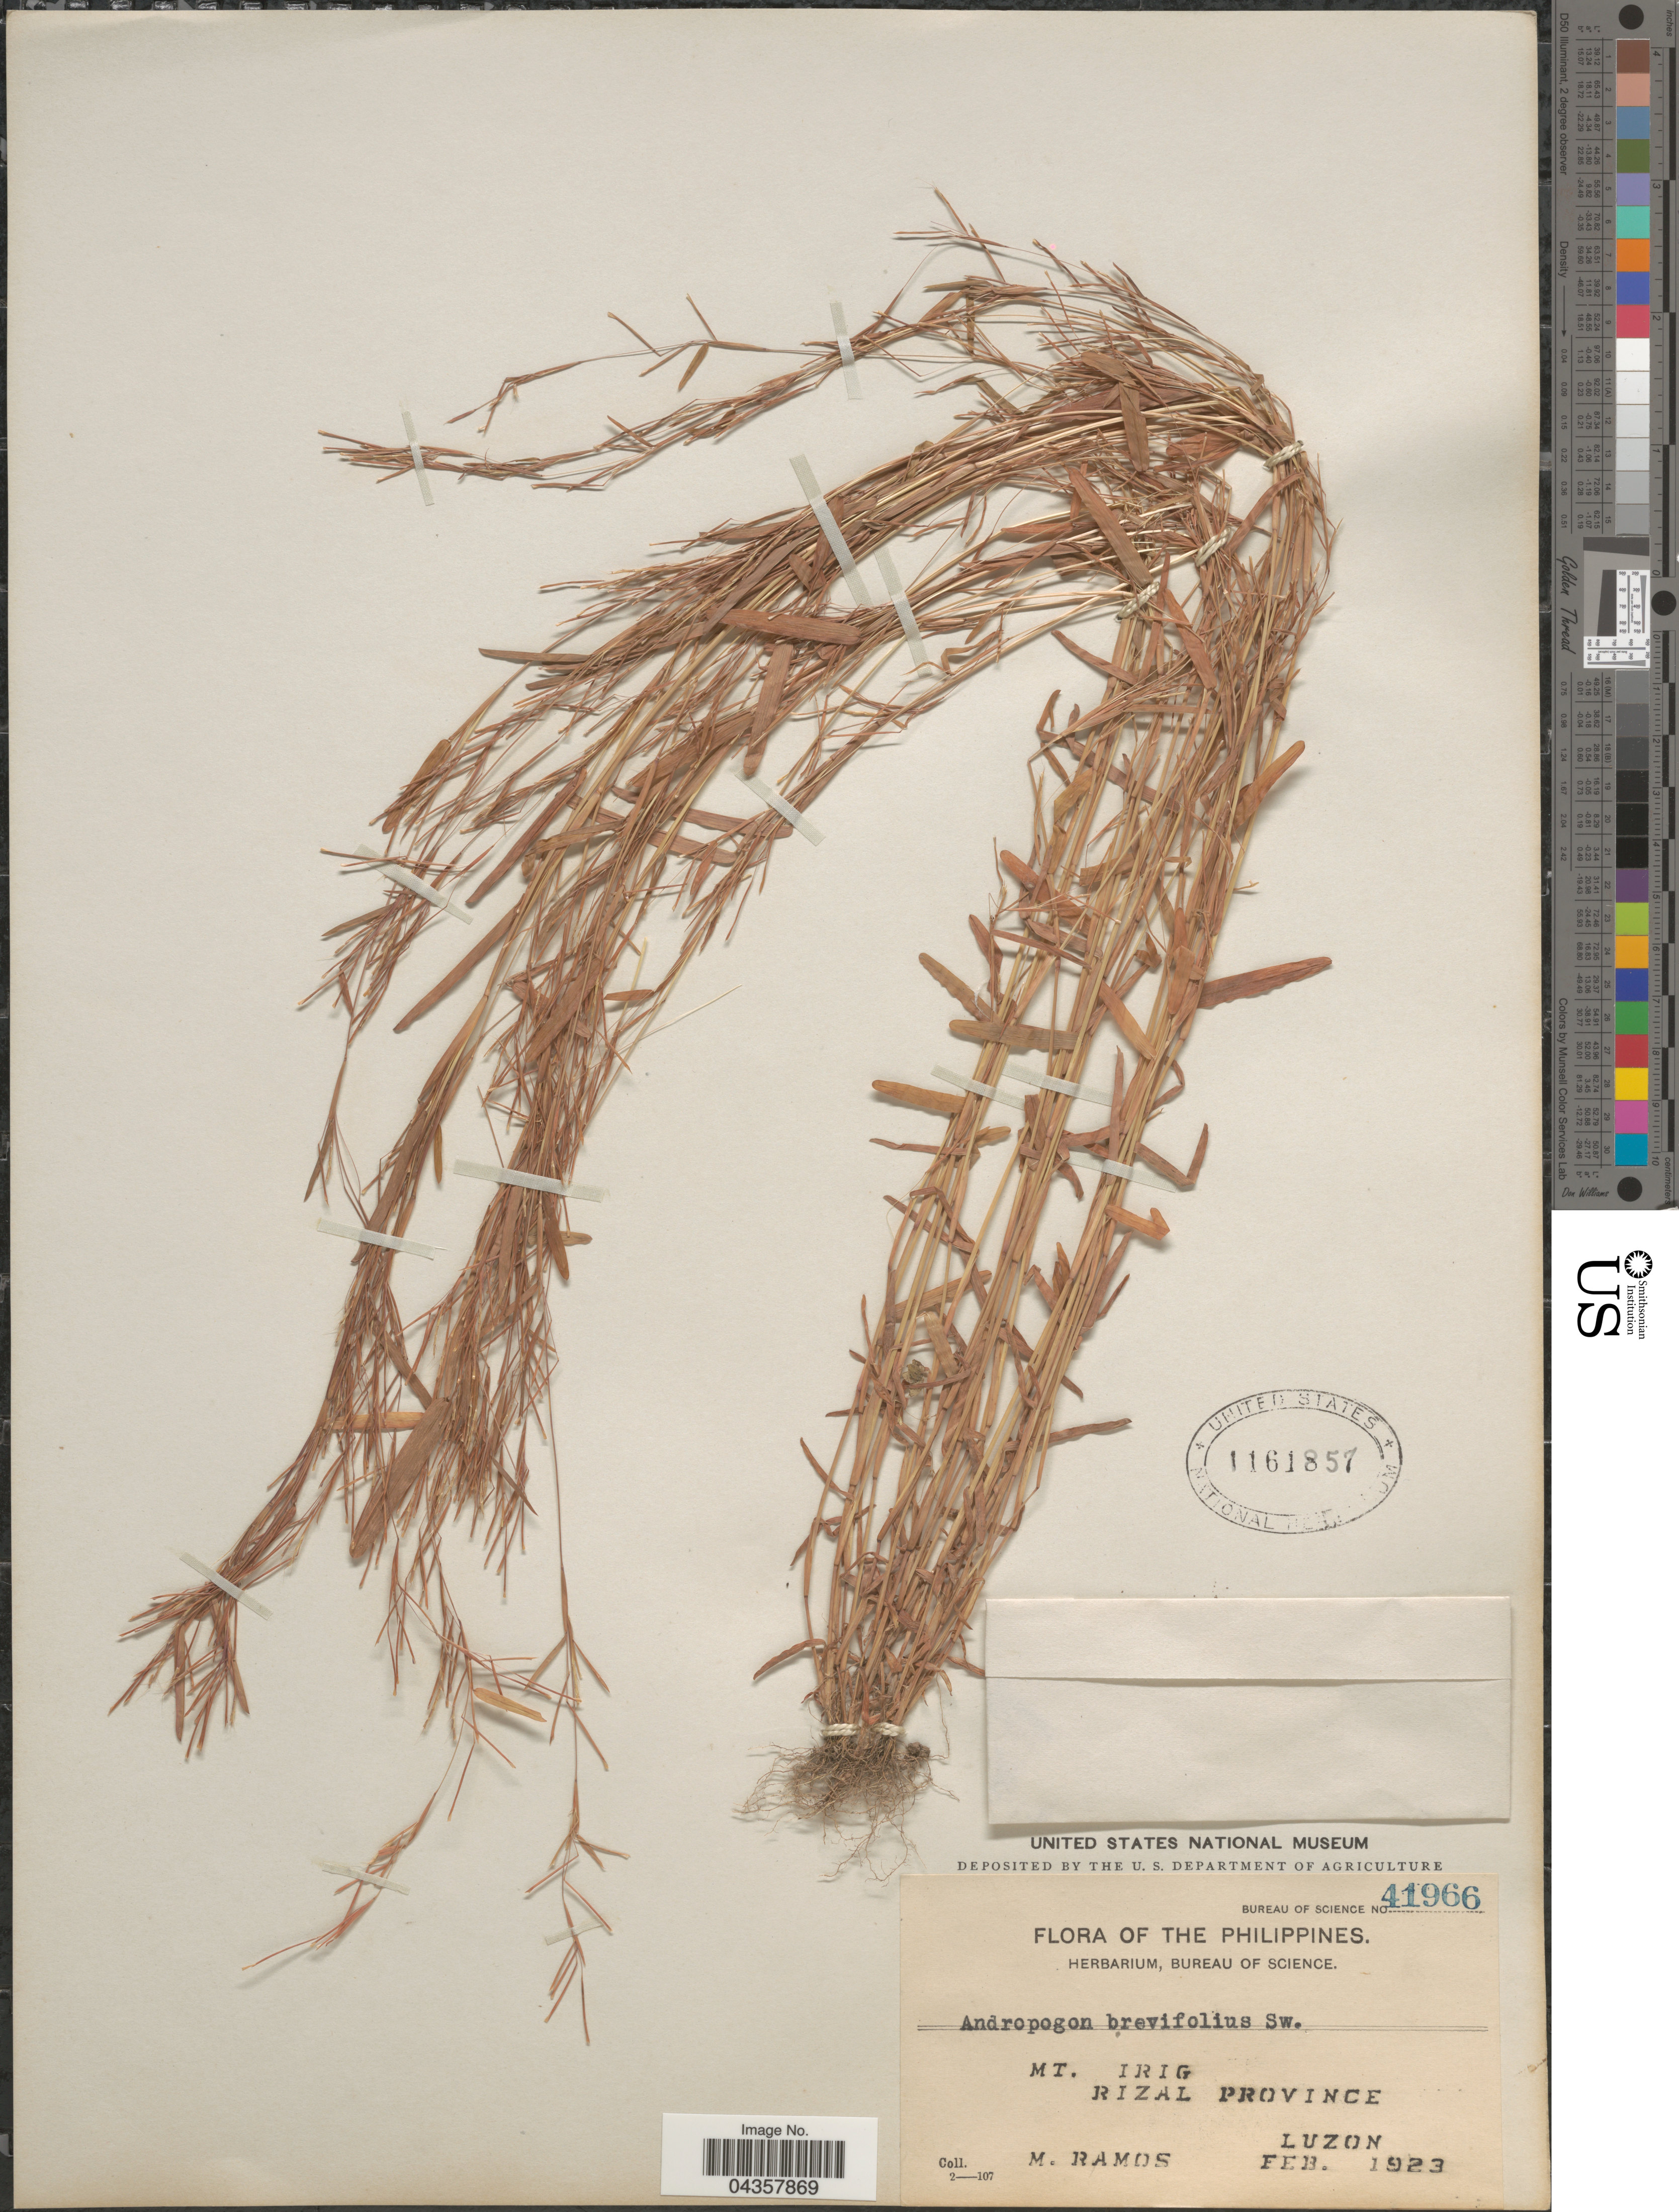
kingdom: Plantae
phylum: Tracheophyta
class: Liliopsida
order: Poales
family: Poaceae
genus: Schizachyrium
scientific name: Schizachyrium sp.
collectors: M. Ramos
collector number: Bureau of Science 41966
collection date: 1923-02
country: Philippines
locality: Mt. Irig. Rizal Province. Luzon.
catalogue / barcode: US 1161857